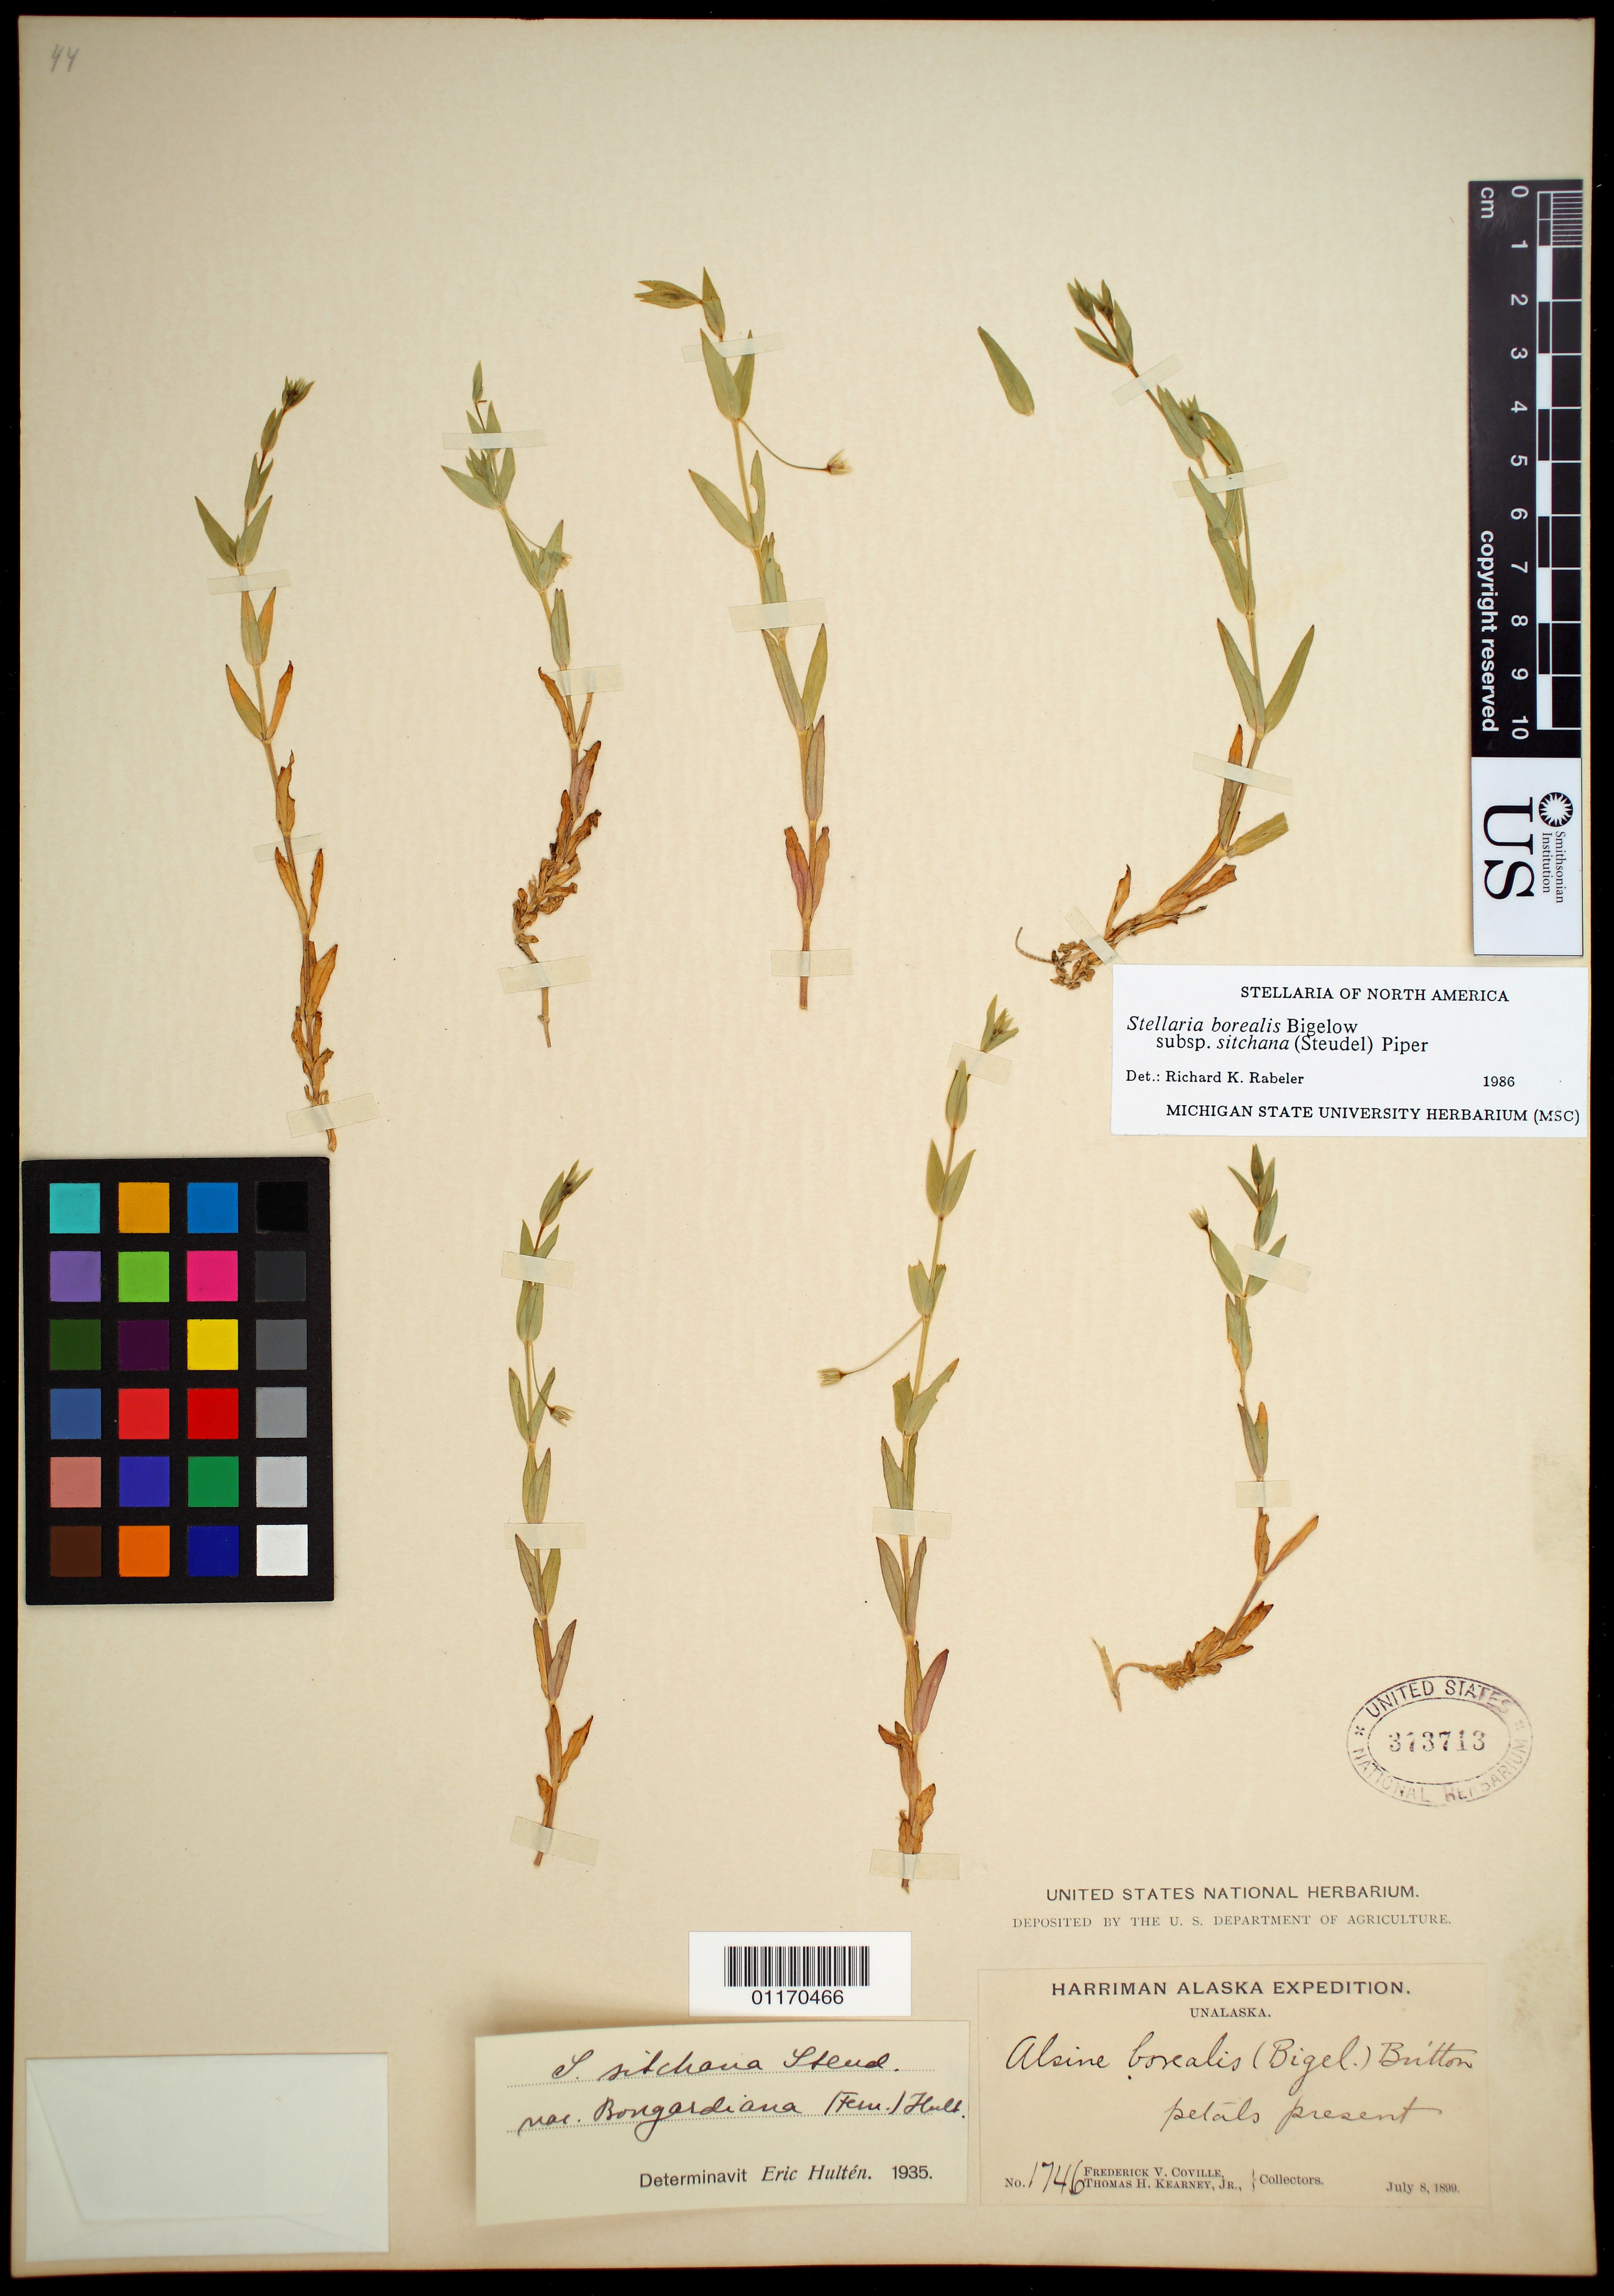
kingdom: Plantae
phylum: Tracheophyta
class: Magnoliopsida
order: Caryophyllales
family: Caryophyllaceae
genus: Stellaria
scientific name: Stellaria borealis subsp. sitchana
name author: (Steud.) Piper & Beattie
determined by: Rabeler, R. K.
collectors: F. V. Coville & T. H. Kearney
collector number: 1746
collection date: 1899-07-08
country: United States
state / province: Alaska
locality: Unalaska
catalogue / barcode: US 373713